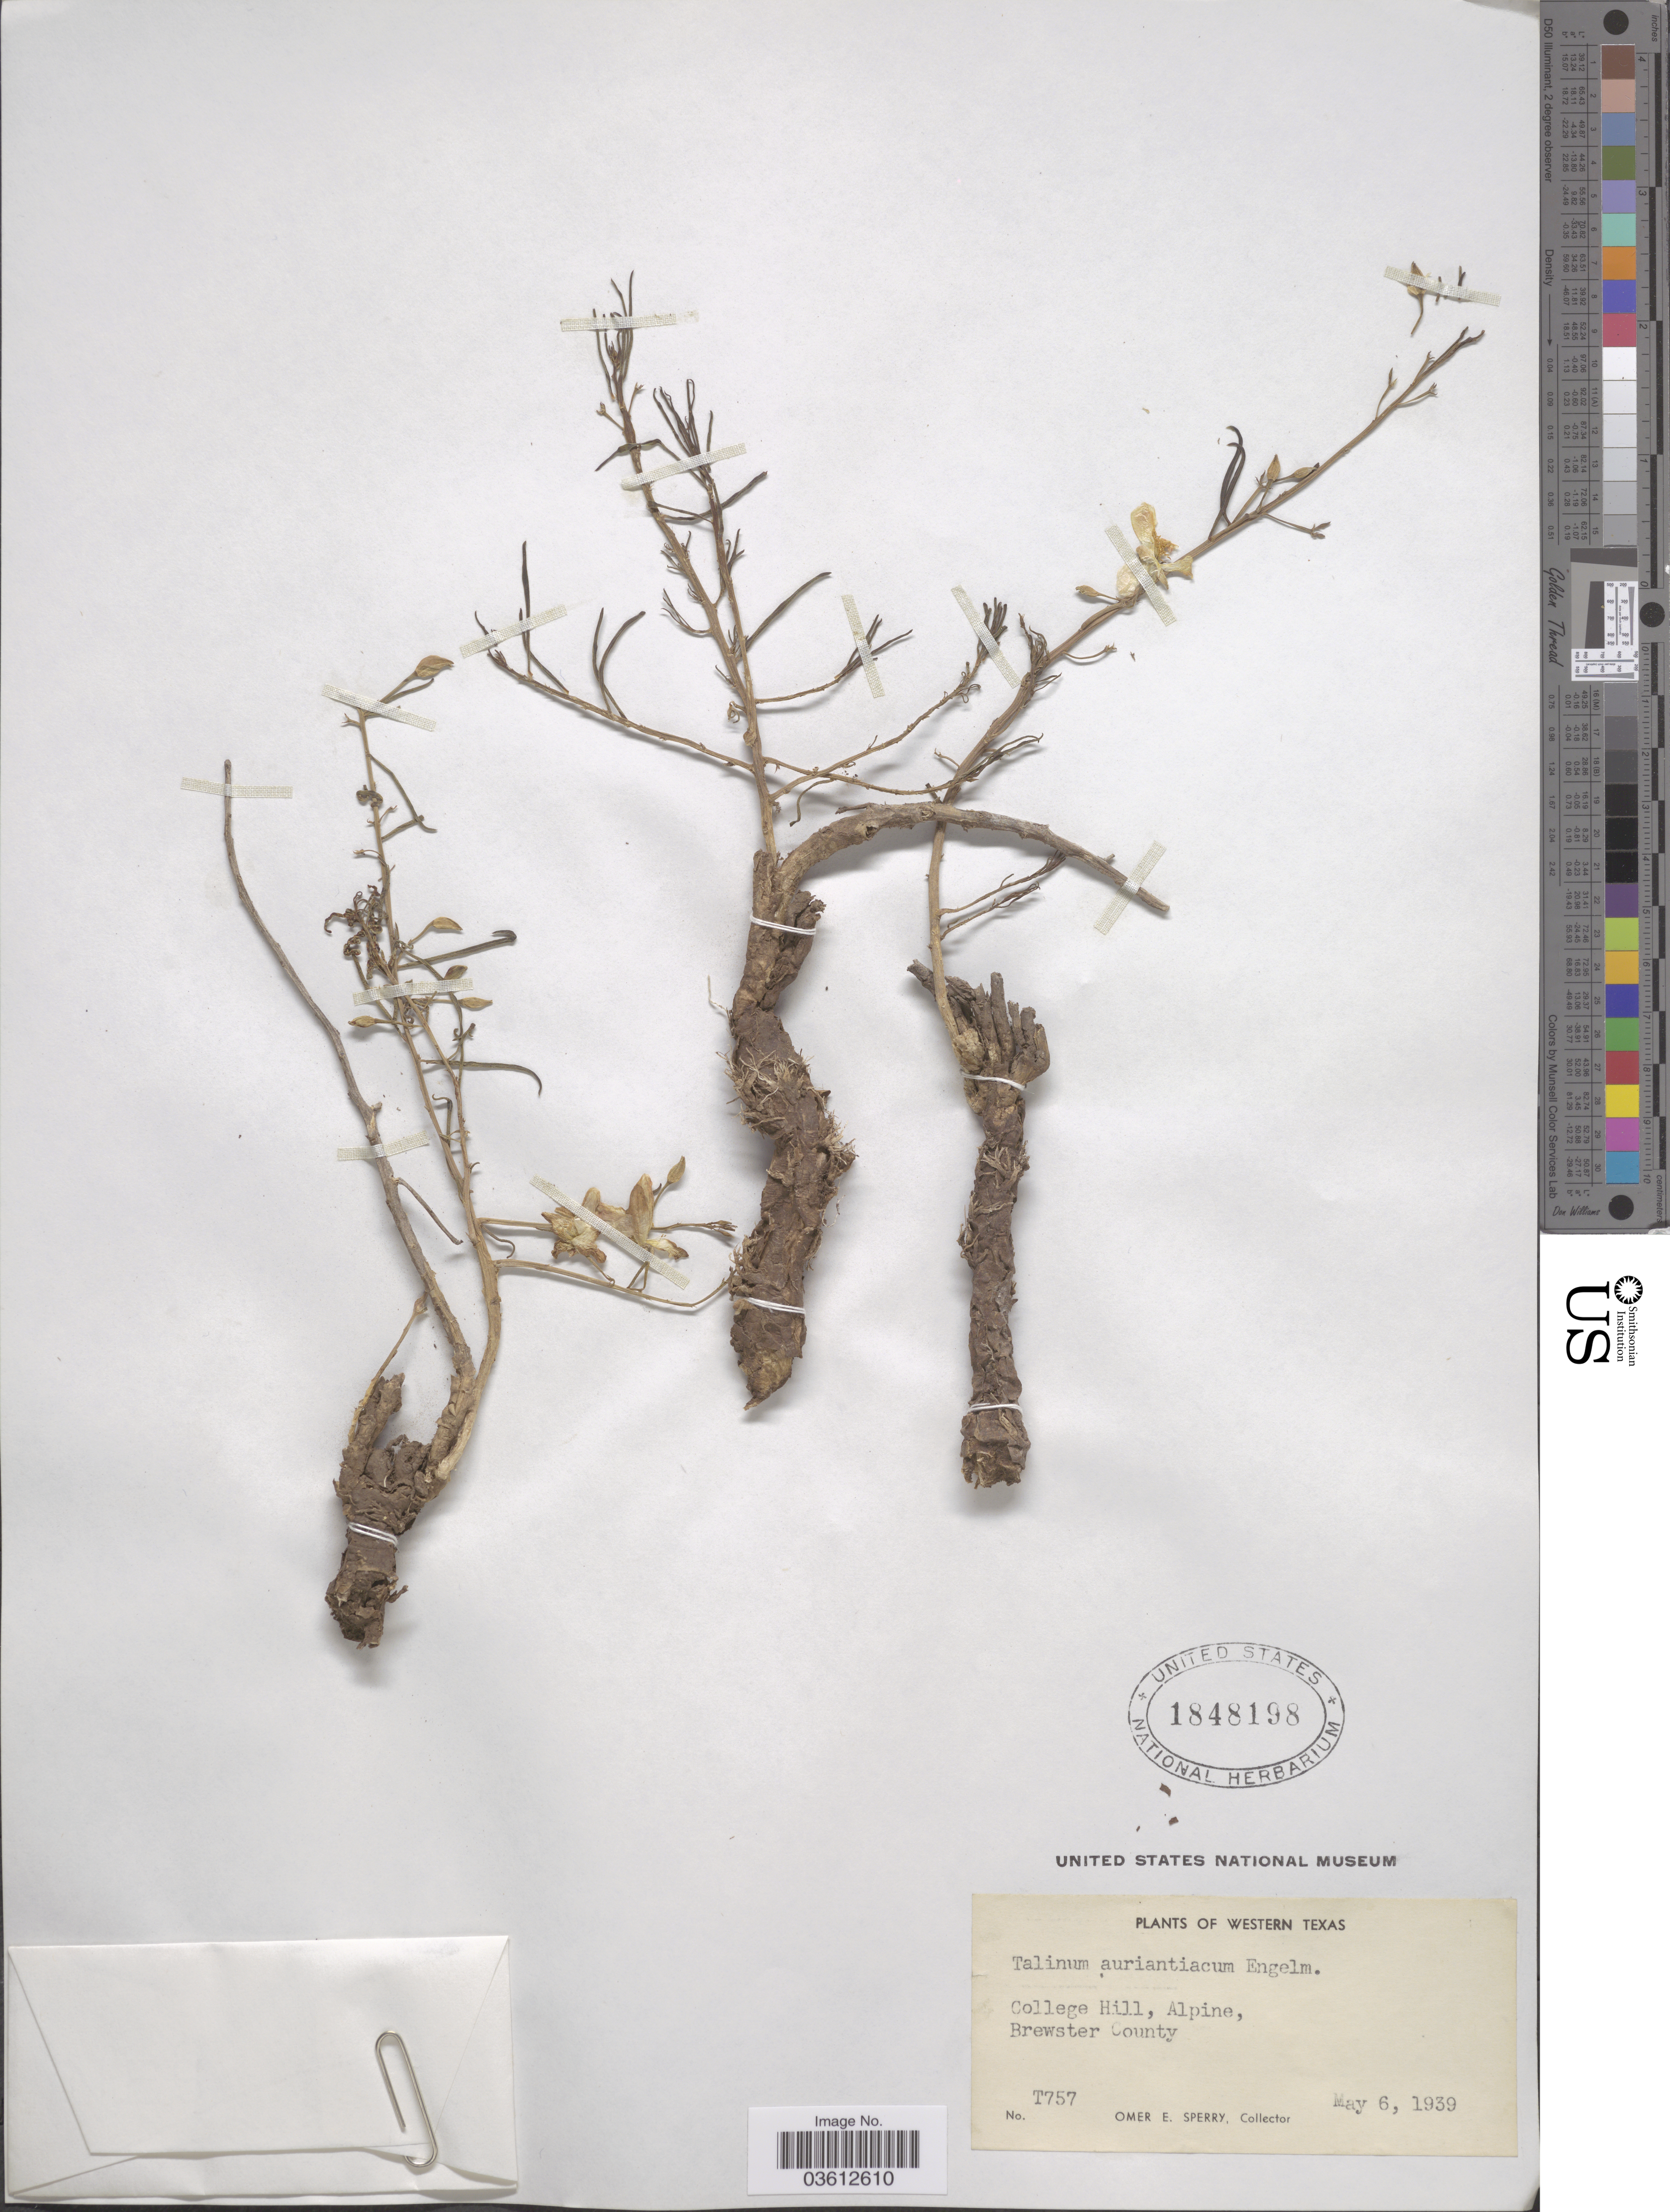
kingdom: Plantae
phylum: Tracheophyta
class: Magnoliopsida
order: Caryophyllales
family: Talinaceae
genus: Talinum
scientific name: Talinum aurantiacum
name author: Engelm. in A. Gray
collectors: O. E. Sperry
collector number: T757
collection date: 1939-05-06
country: United States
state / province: Texas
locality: Western Texas. College Hill, Alpine, Brewster County.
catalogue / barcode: US 1848198